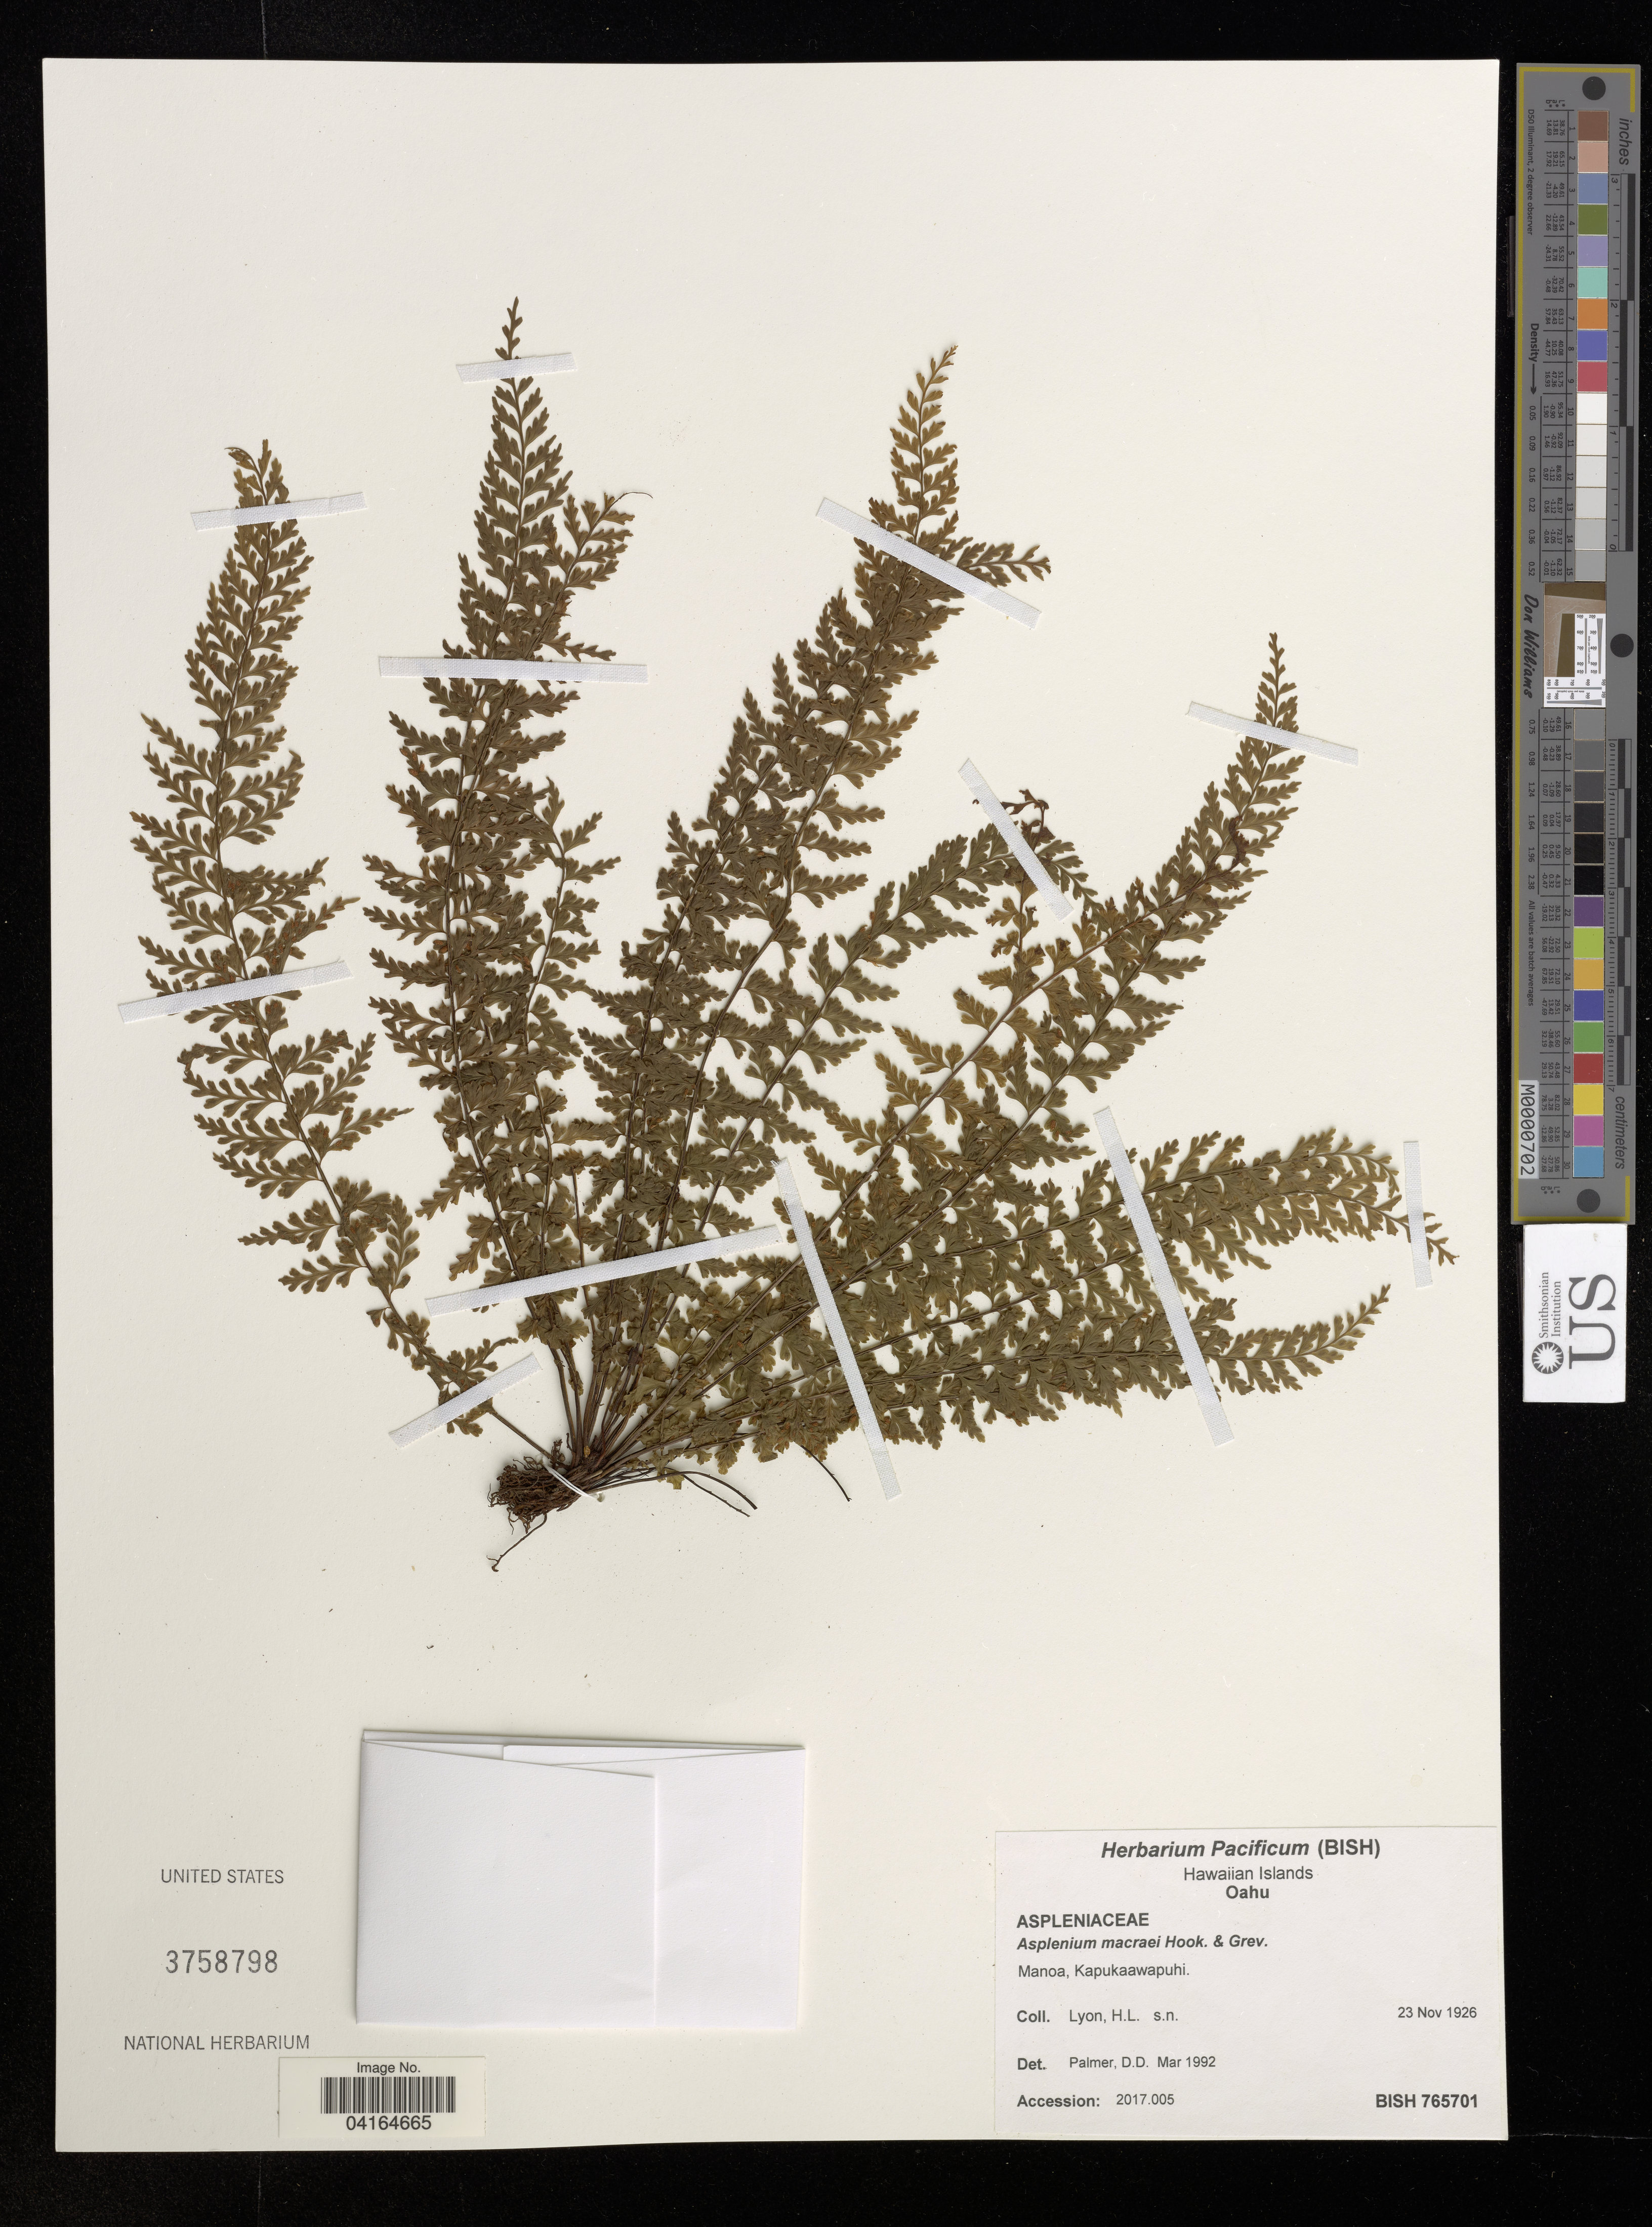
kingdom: Plantae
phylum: Tracheophyta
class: Polypodiopsida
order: Polypodiales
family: Aspleniaceae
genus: Asplenium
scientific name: Asplenium macraei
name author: Hook. & Grev.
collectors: H. Lyon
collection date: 1926-11-23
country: United States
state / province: Hawaii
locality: Hawaiian Islands. Oahu. Manoa, Kapukaawapuhi.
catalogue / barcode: US 3758798